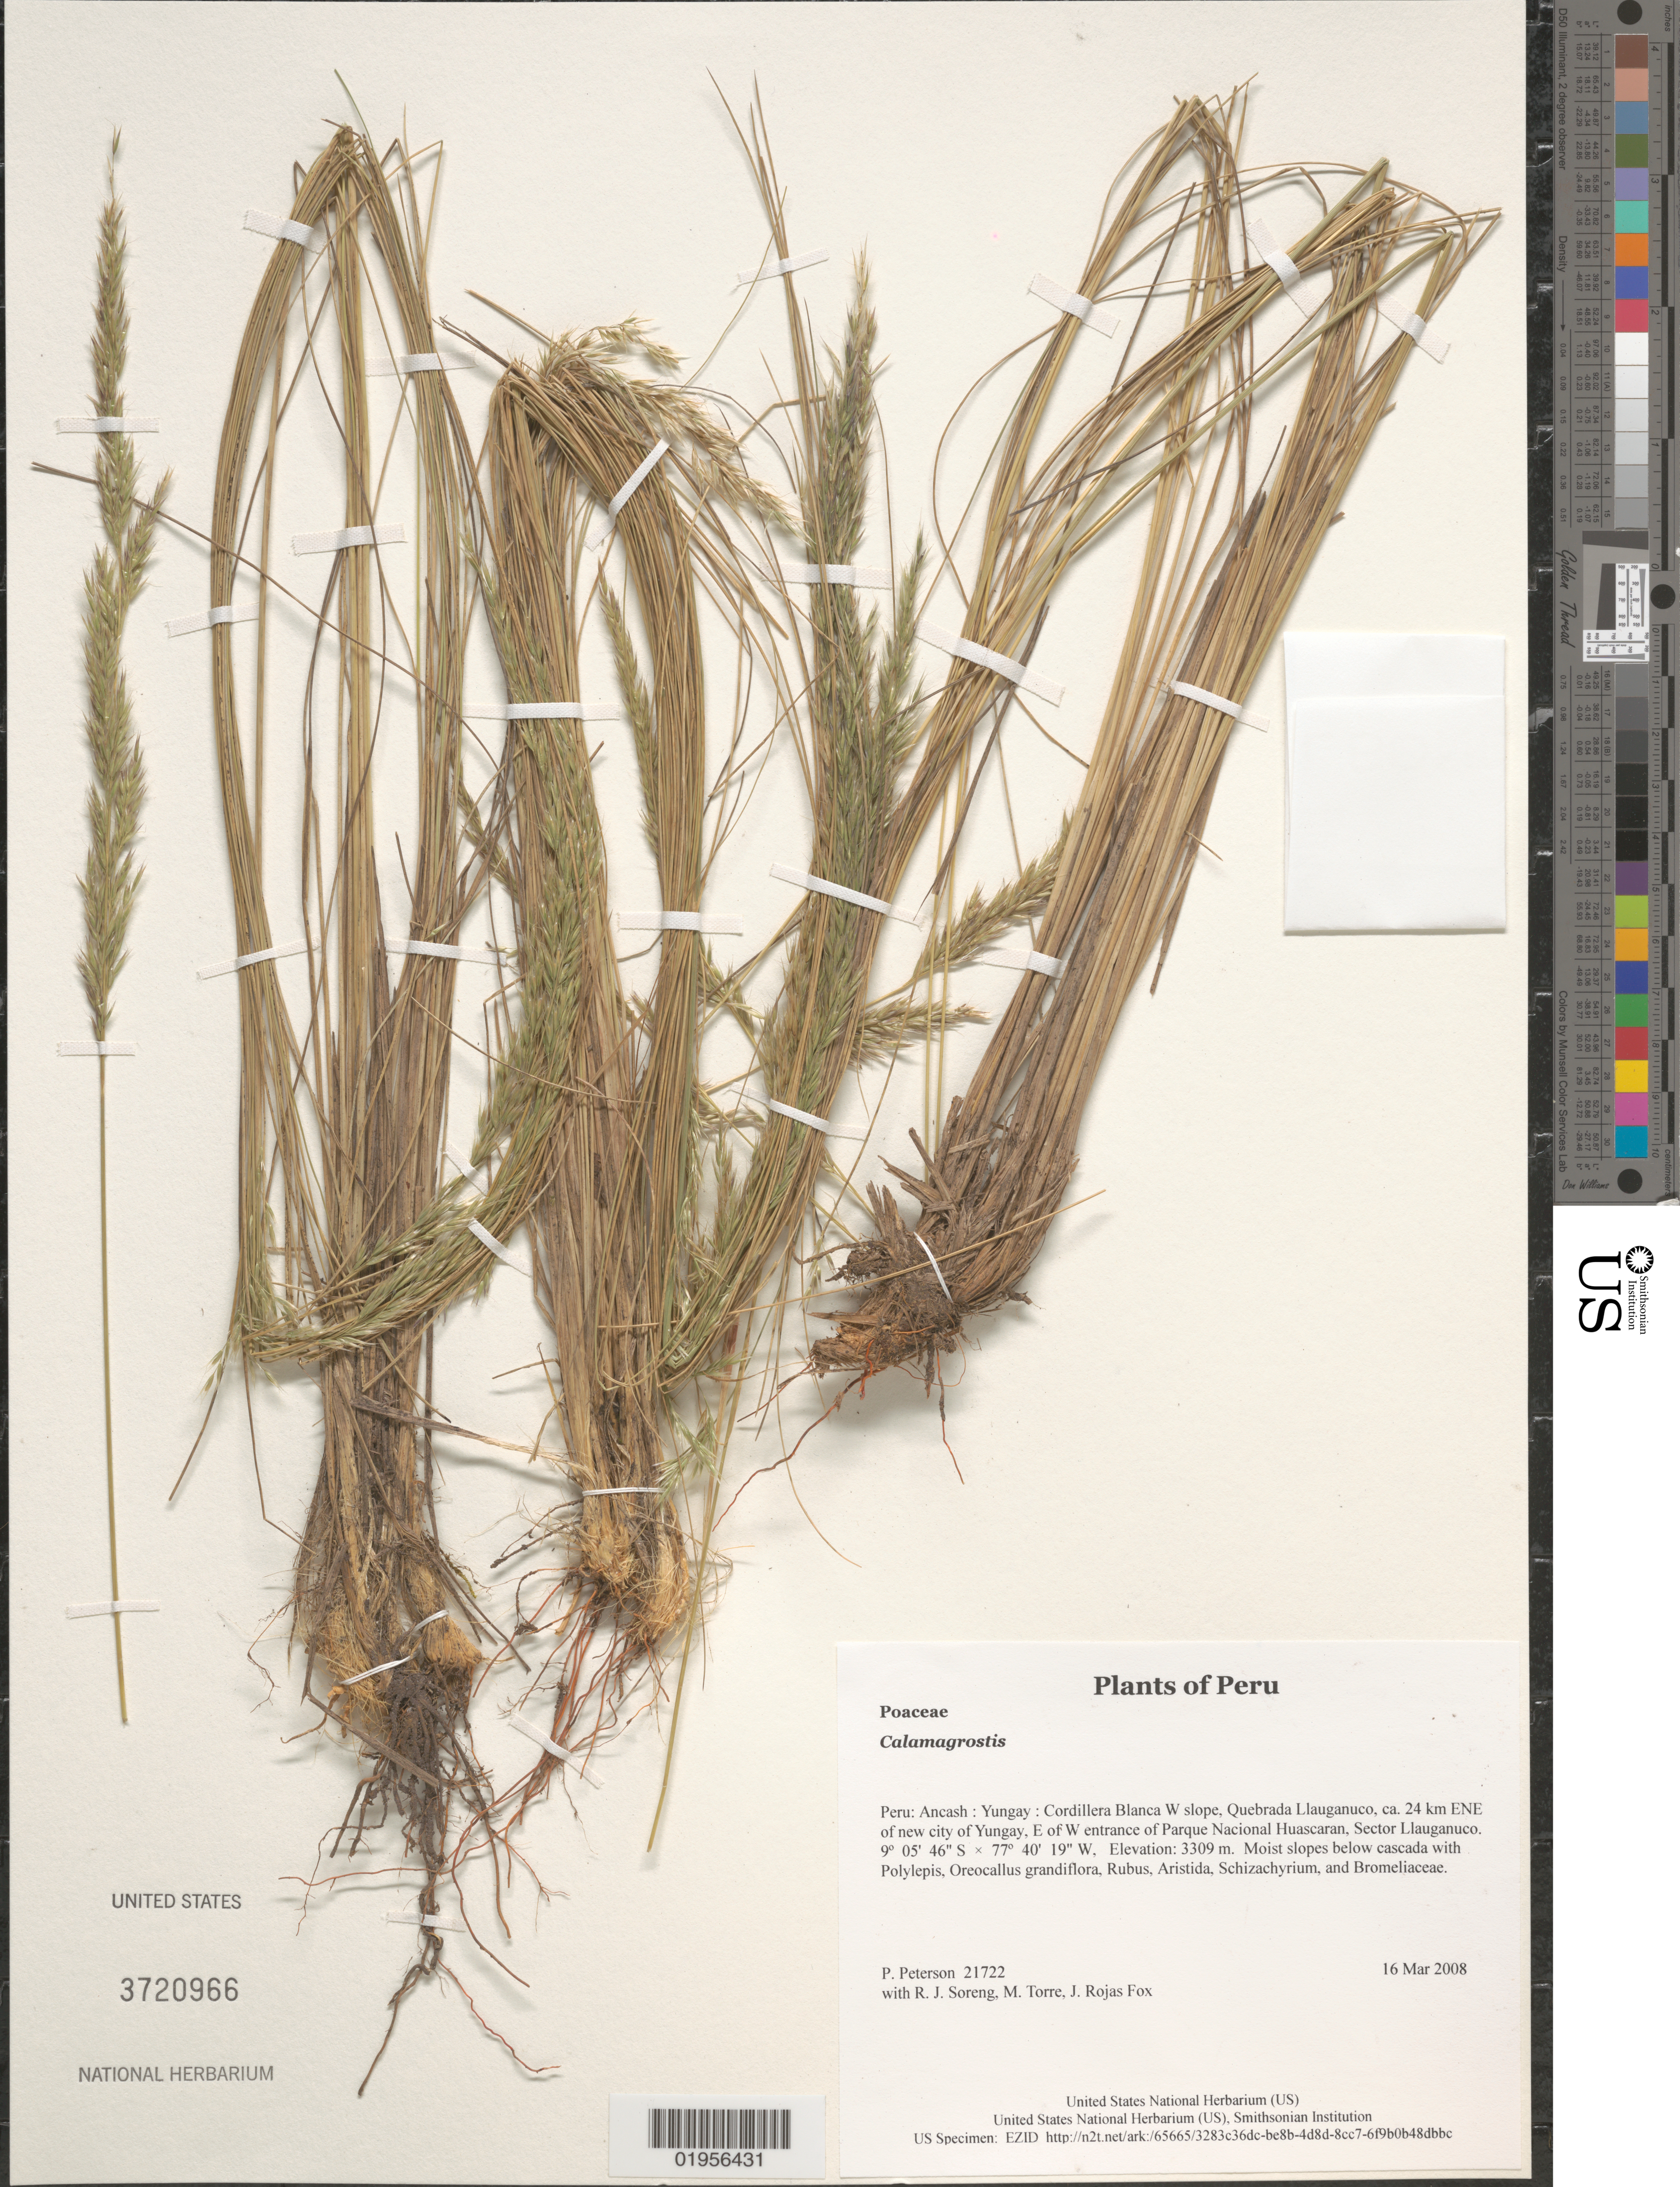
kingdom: Plantae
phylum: Tracheophyta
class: Liliopsida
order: Poales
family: Poaceae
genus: Calamagrostis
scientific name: Calamagrostis sp.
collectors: P. M. Peterson, R. J. Soreng, M. Torre & J. Rojas Fox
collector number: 21722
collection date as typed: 16 Mar 2008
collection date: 2008-03-16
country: Peru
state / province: Ancash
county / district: Yungay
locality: Cordillera Blanca W slope, Quebrada Llauganuco, ca. 24 km ENE of new city of Yungay, E of W entrance of Parque Nacional Huascaran, Sector Llauganuco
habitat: Moist slopes below cascada with Polylepis, Oreocallus grandiflora, Rubus, Aristida, Schizachyrium, and Bromeliaceae.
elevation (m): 3309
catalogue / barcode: US 3720966